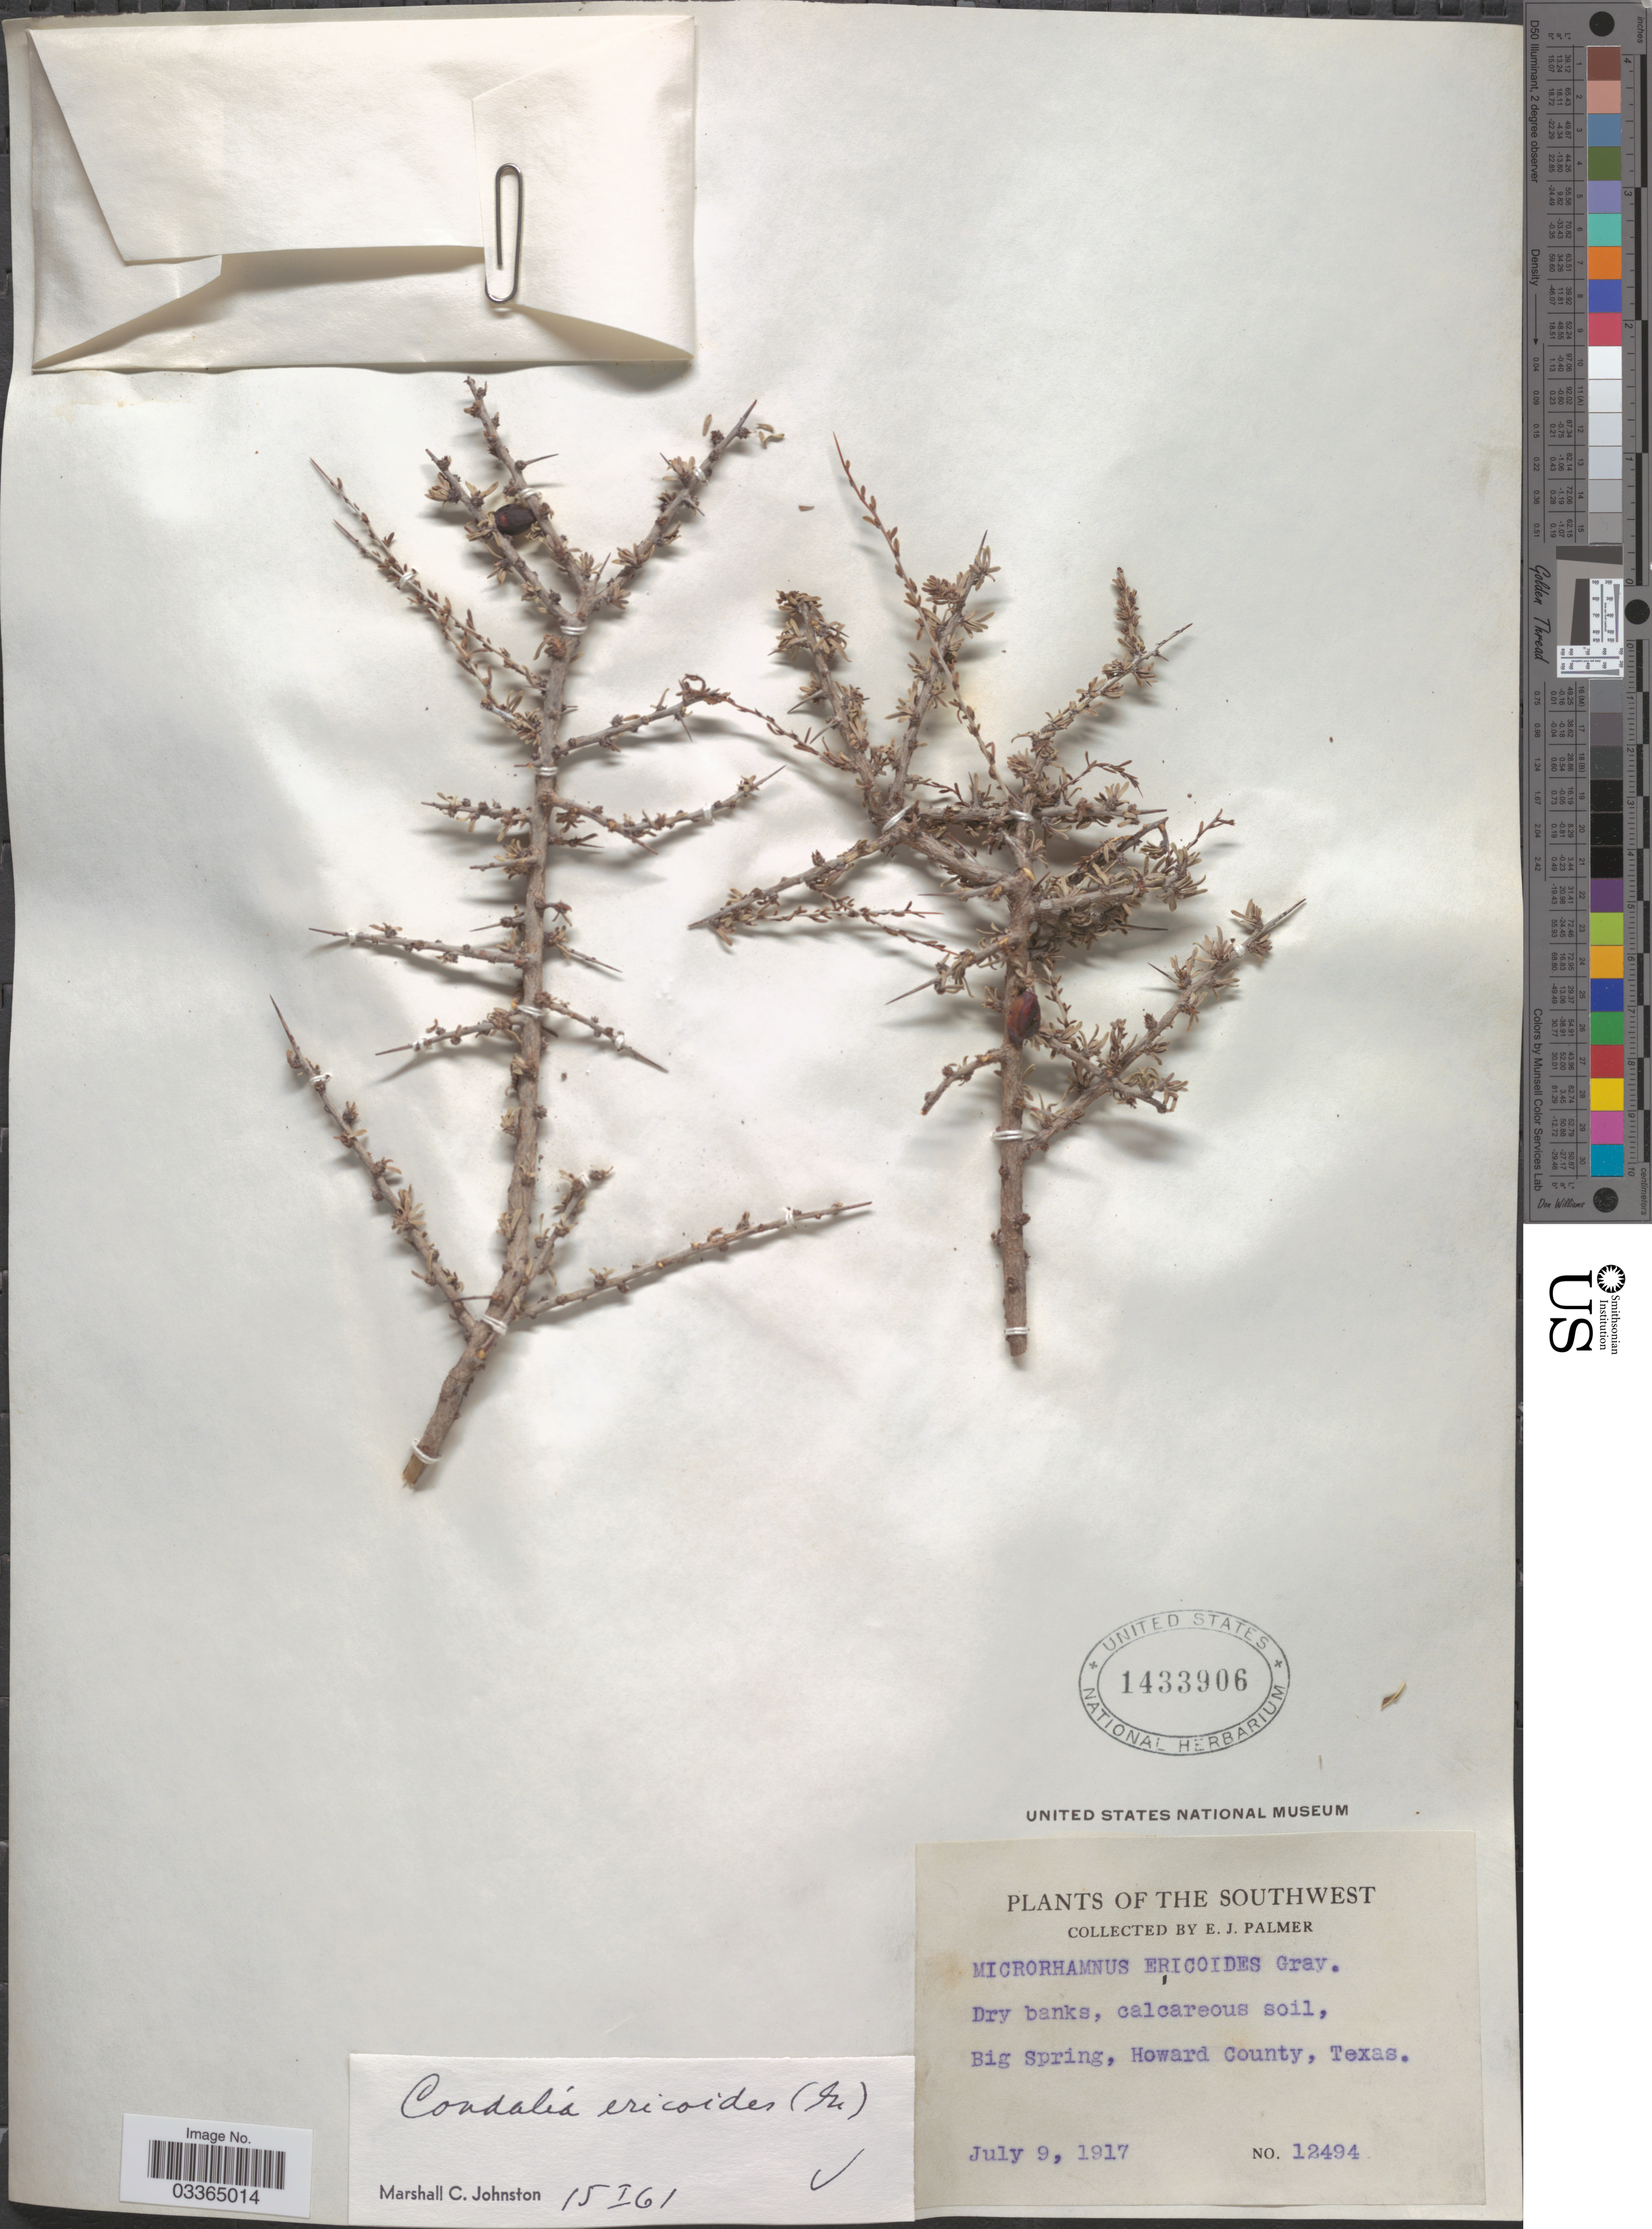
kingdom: Plantae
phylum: Tracheophyta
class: Magnoliopsida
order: Rosales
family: Rhamnaceae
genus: Condalia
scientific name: Condalia ericoides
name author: (A. Gray) M.C. Johnst.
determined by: Johnston, M. C.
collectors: E. J. Palmer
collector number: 12494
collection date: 1917-07-09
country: United States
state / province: Texas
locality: The Southwest, Big Springs, Howard County.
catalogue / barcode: US 1433906